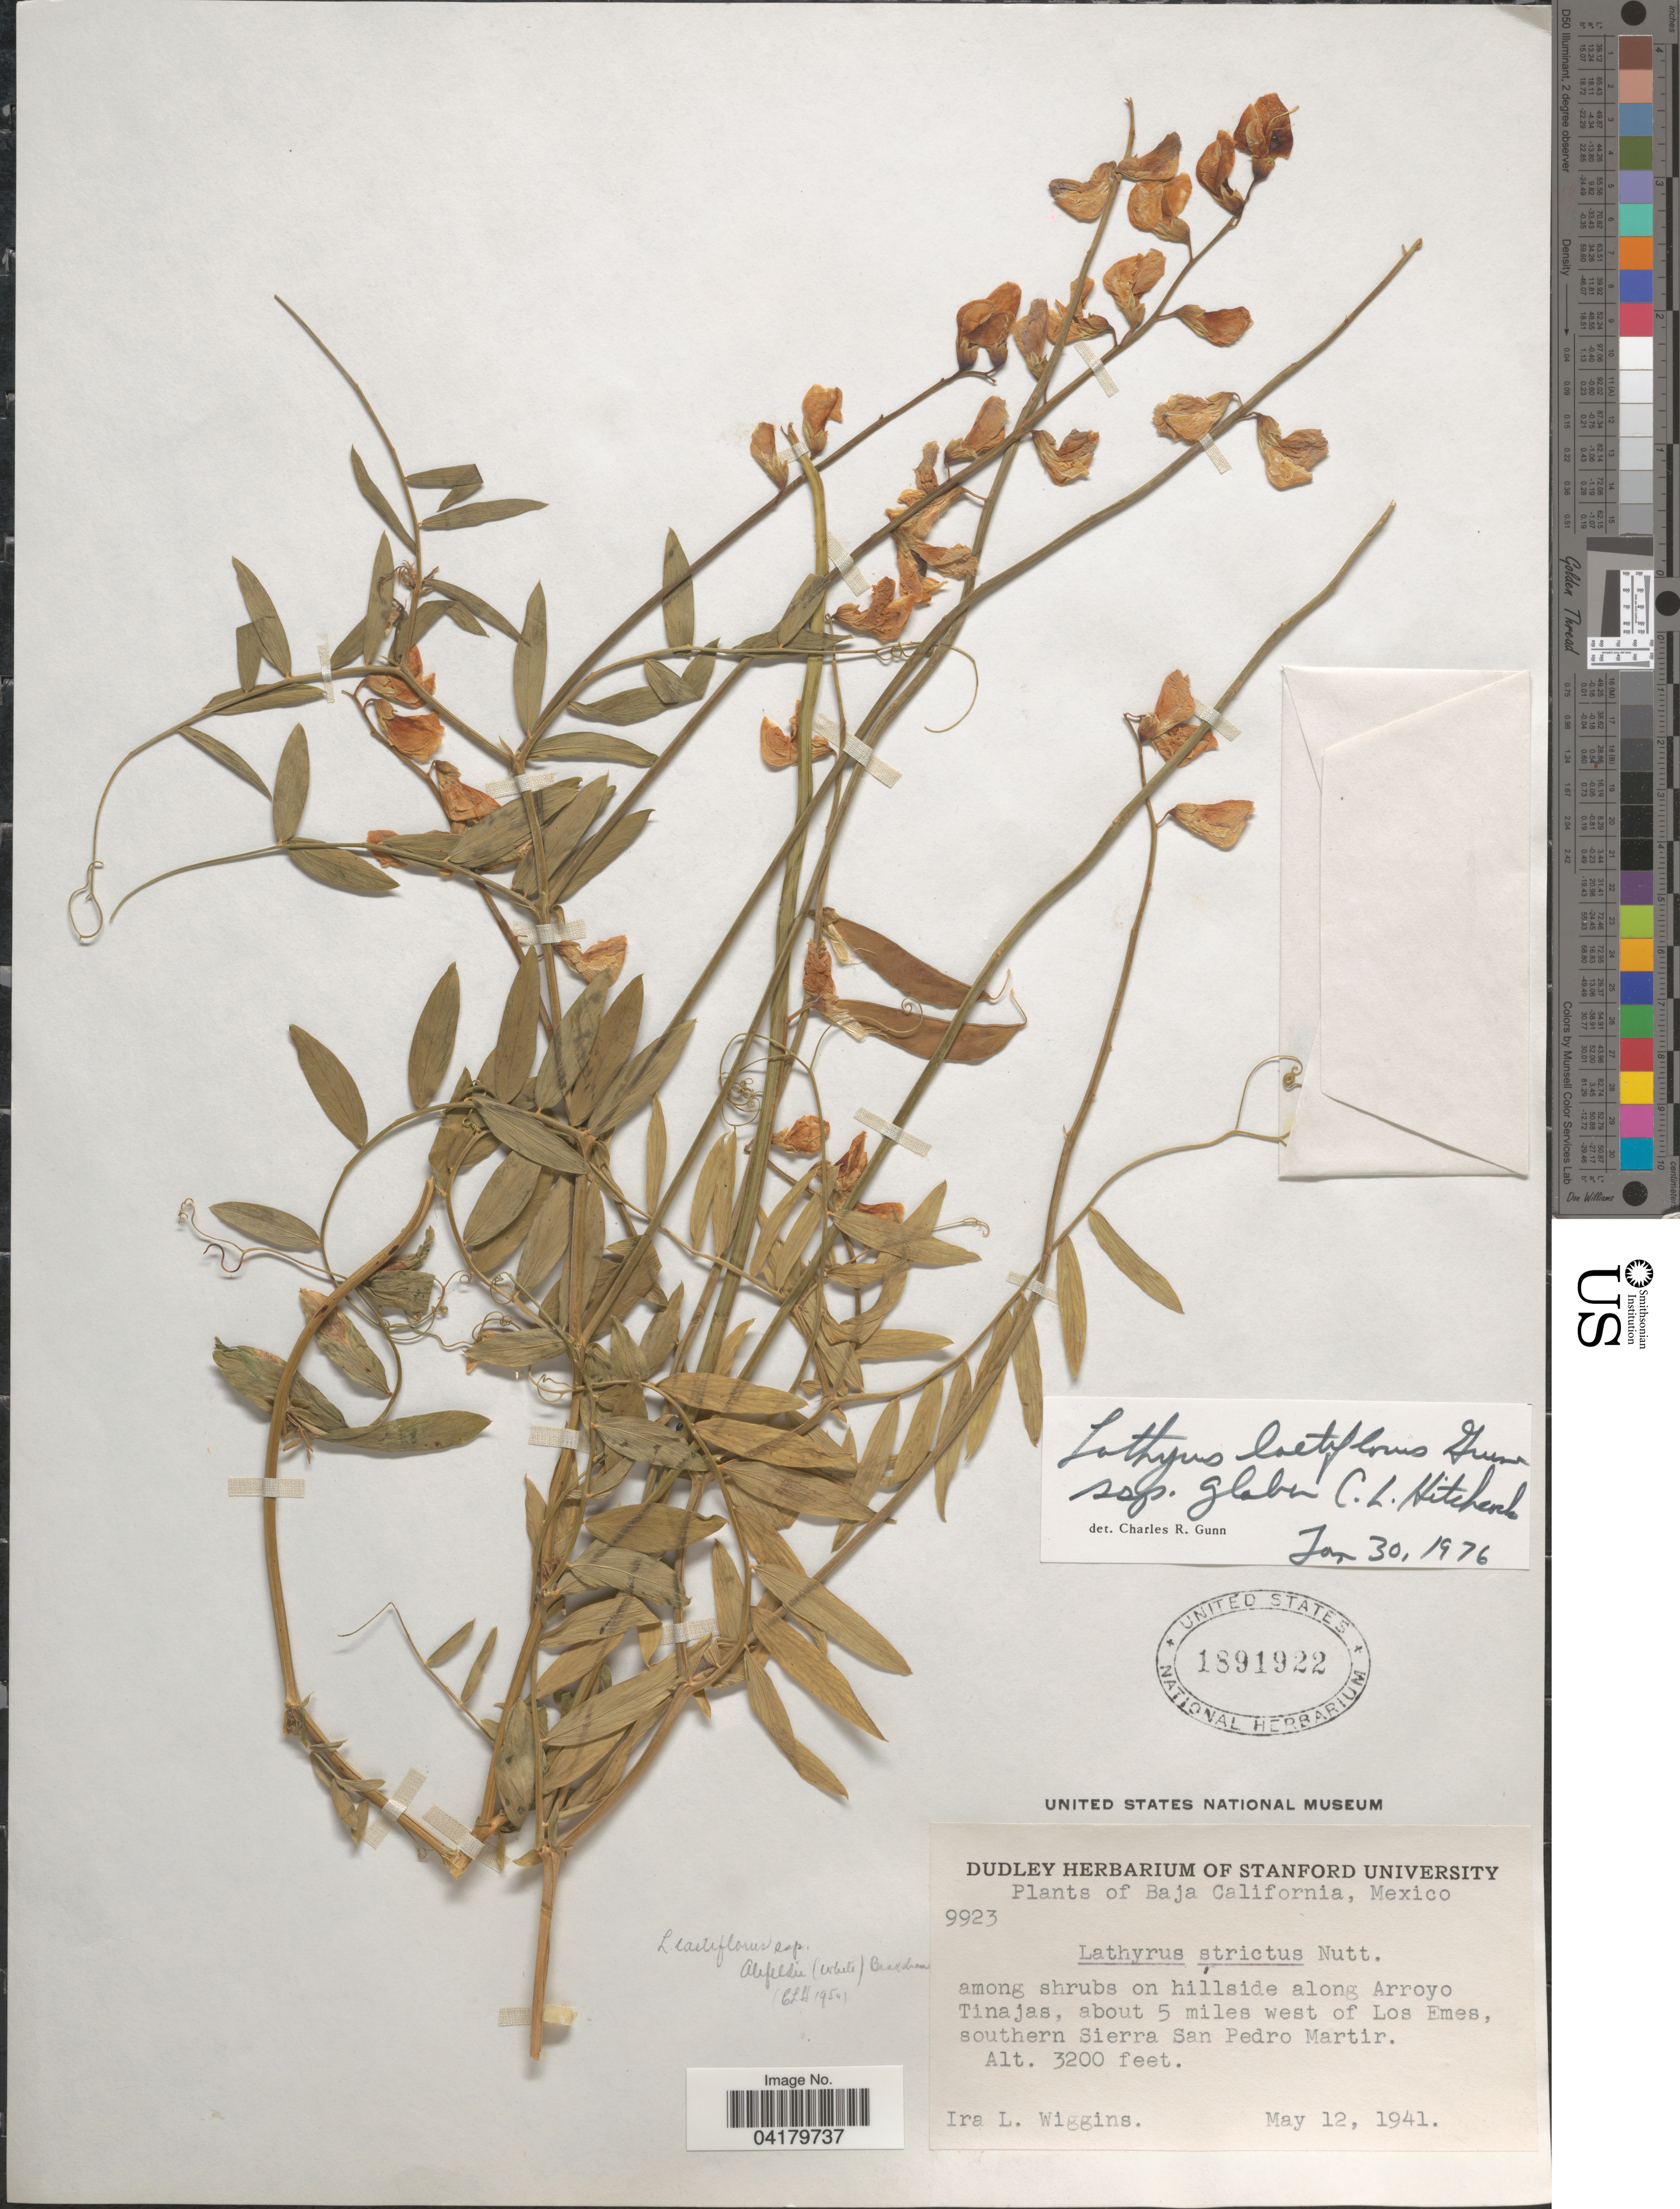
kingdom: Plantae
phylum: Tracheophyta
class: Magnoliopsida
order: Fabales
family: Fabaceae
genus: Lathyrus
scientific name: Lathyrus laetiflorus subsp. glaber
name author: Greene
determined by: Gunn, C. R.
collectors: I. L. Wiggins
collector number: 9923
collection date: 1941-05-12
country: Mexico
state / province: Baja California Norte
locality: Along Arroyo Tinajas, about 5 miles west of Los Emes, southern Sierra San Pedro Martir.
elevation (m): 975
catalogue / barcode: US 1891922